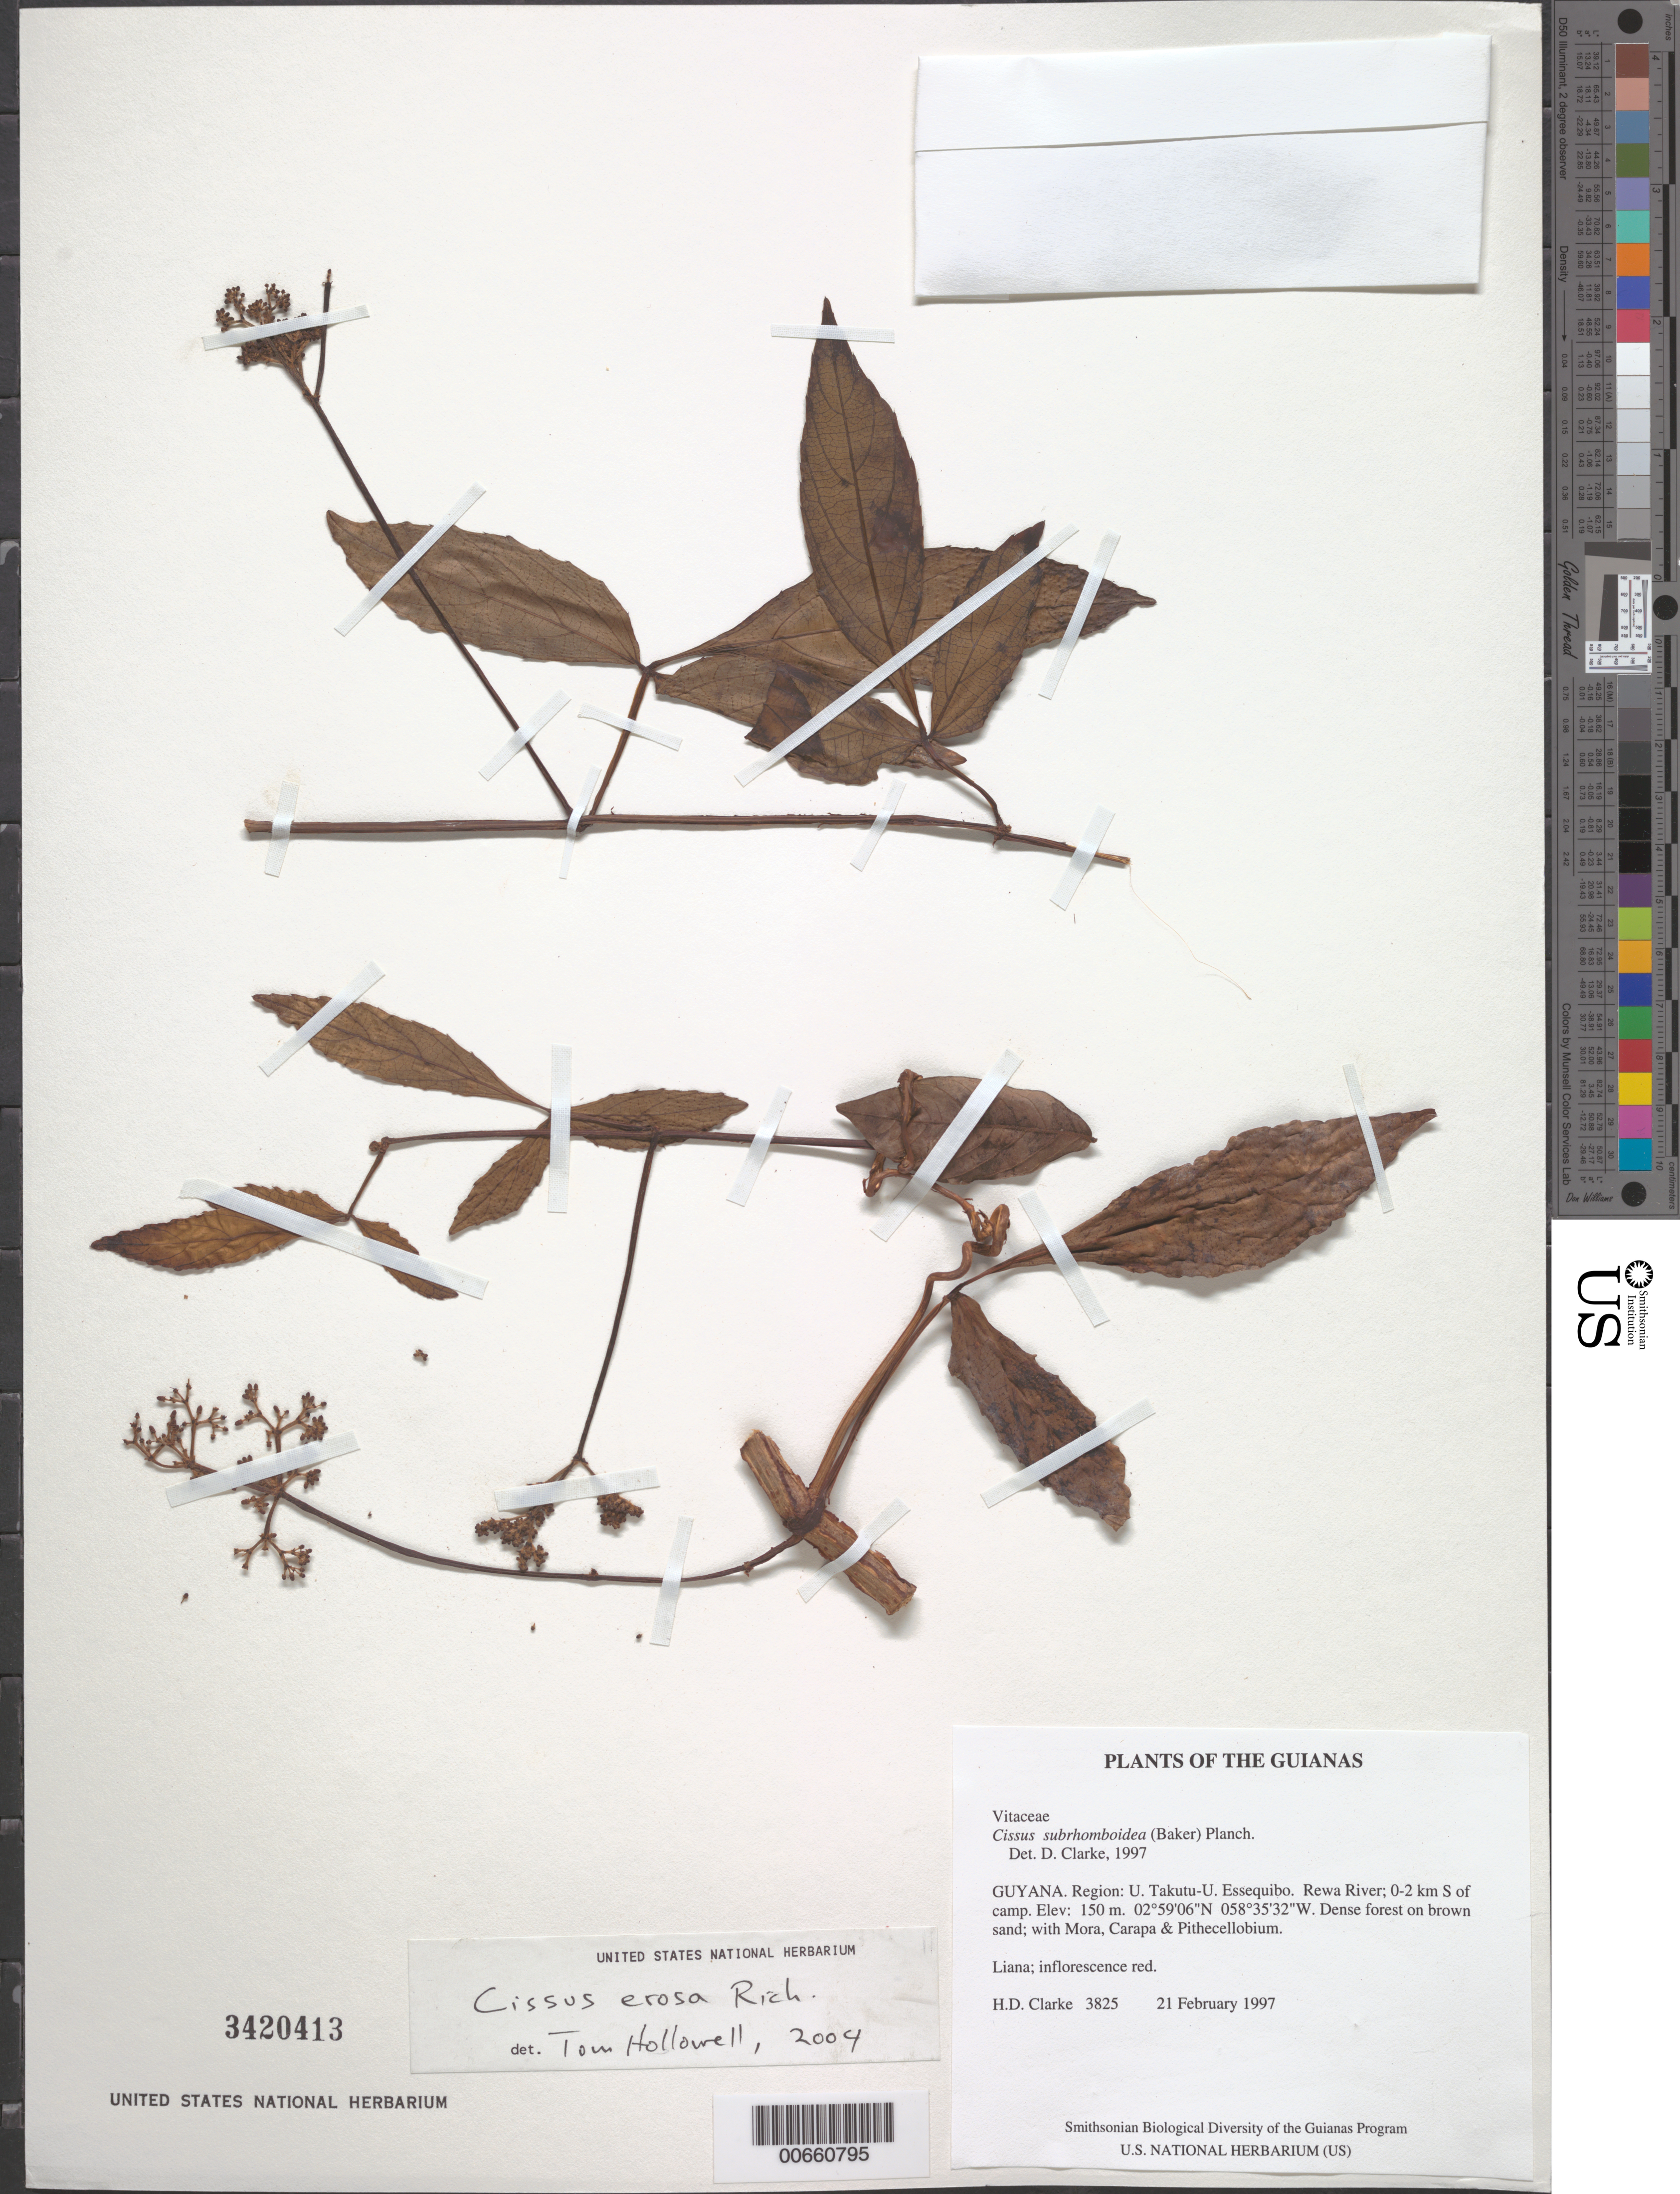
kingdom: Plantae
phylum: Tracheophyta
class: Magnoliopsida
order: Vitales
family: Vitaceae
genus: Cissus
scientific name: Cissus erosa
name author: Rich.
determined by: Lombardi, Julio A.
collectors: H. D. Clarke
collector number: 3825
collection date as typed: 21 February 1997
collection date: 1997-02-21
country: Guyana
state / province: U. Takutu-U. Essequibo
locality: Rewa River; 0-2 km S of camp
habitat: Dense forest on brown sand; with Mora, Carapa & Pithecellobium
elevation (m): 150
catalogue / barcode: US 3420413